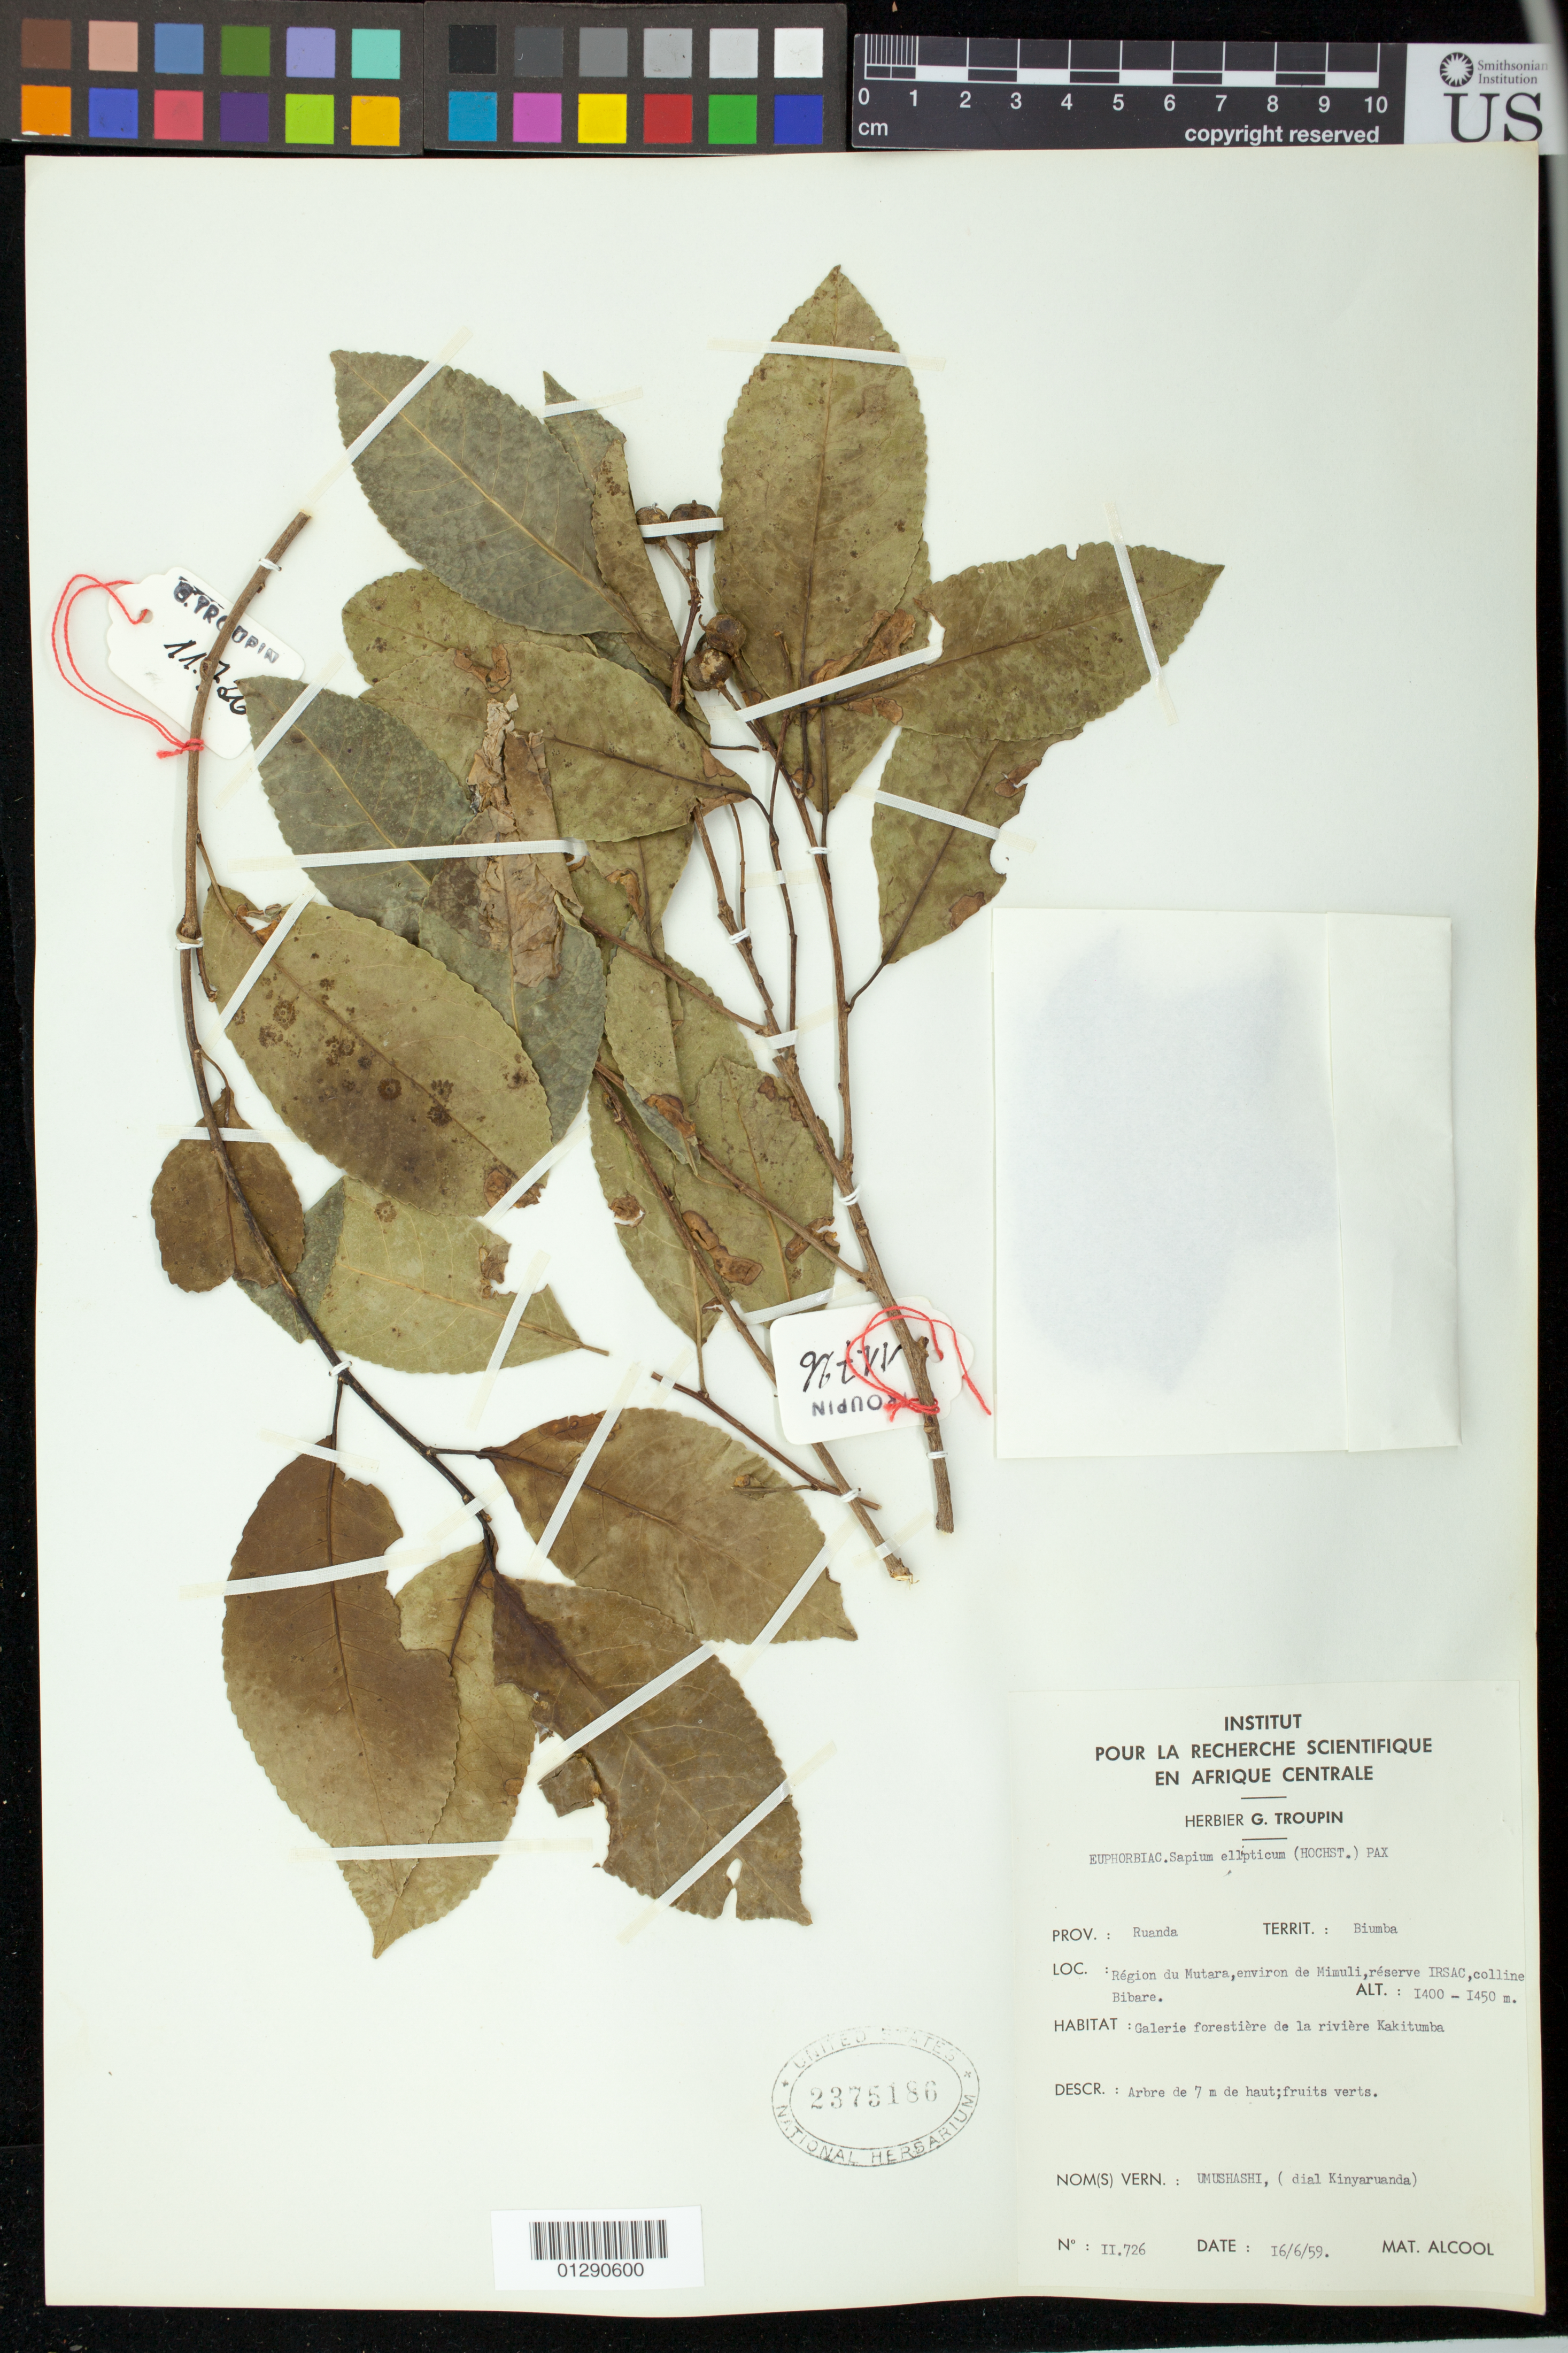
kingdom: Plantae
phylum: Tracheophyta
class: Magnoliopsida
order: Malpighiales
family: Euphorbiaceae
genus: Sapium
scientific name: Sapium ellipticum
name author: (Hochst.) Pax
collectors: G. Troupin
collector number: II.726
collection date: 1959-06-16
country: Rwanda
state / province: Nord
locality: Biumba, Region du Mutara, environ de Mimuli, reserve IRSAC, colline Bibare. riviere Kakitumba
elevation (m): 1400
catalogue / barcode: US 2375186